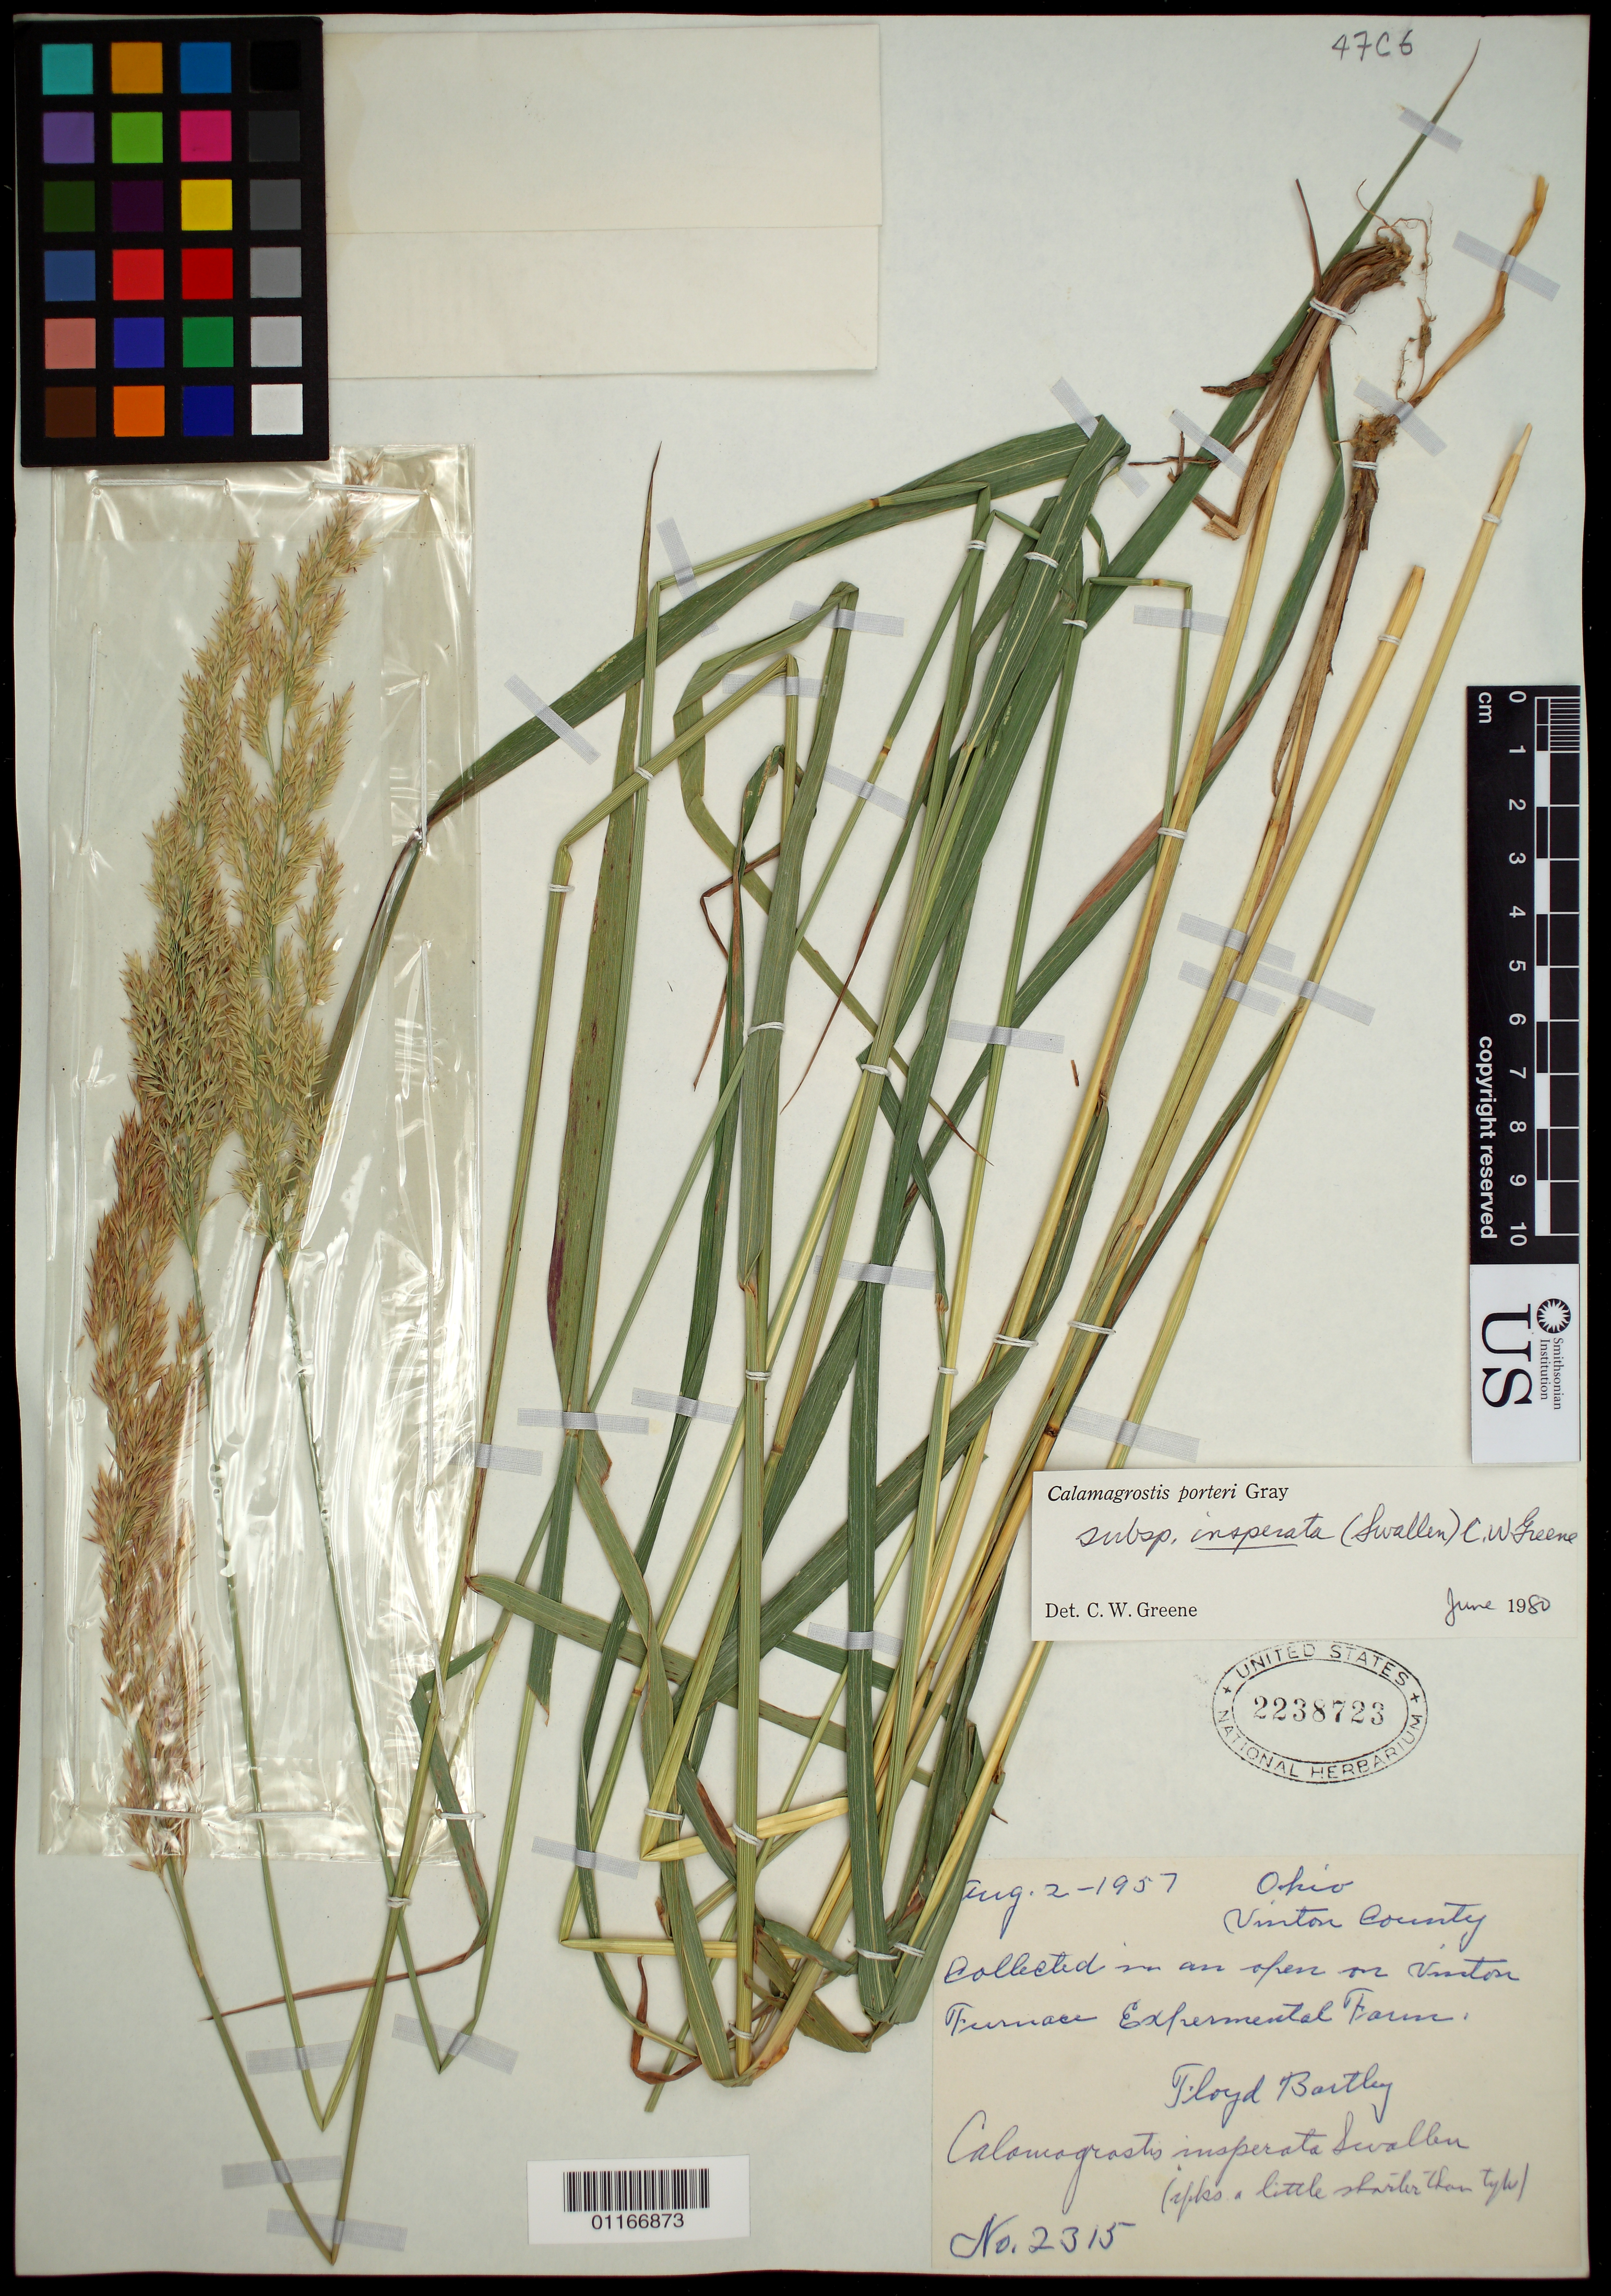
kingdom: Plantae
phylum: Tracheophyta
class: Liliopsida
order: Poales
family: Poaceae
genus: Calamagrostis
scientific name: Calamagrostis porteri subsp. insperata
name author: (Swallen) C.W. Greene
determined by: Greene, C. W.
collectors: F. Bartley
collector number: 2315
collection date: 1957-08-02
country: United States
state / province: Ohio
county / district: Vinton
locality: Terrance Experimental Farm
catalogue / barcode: US 2238723